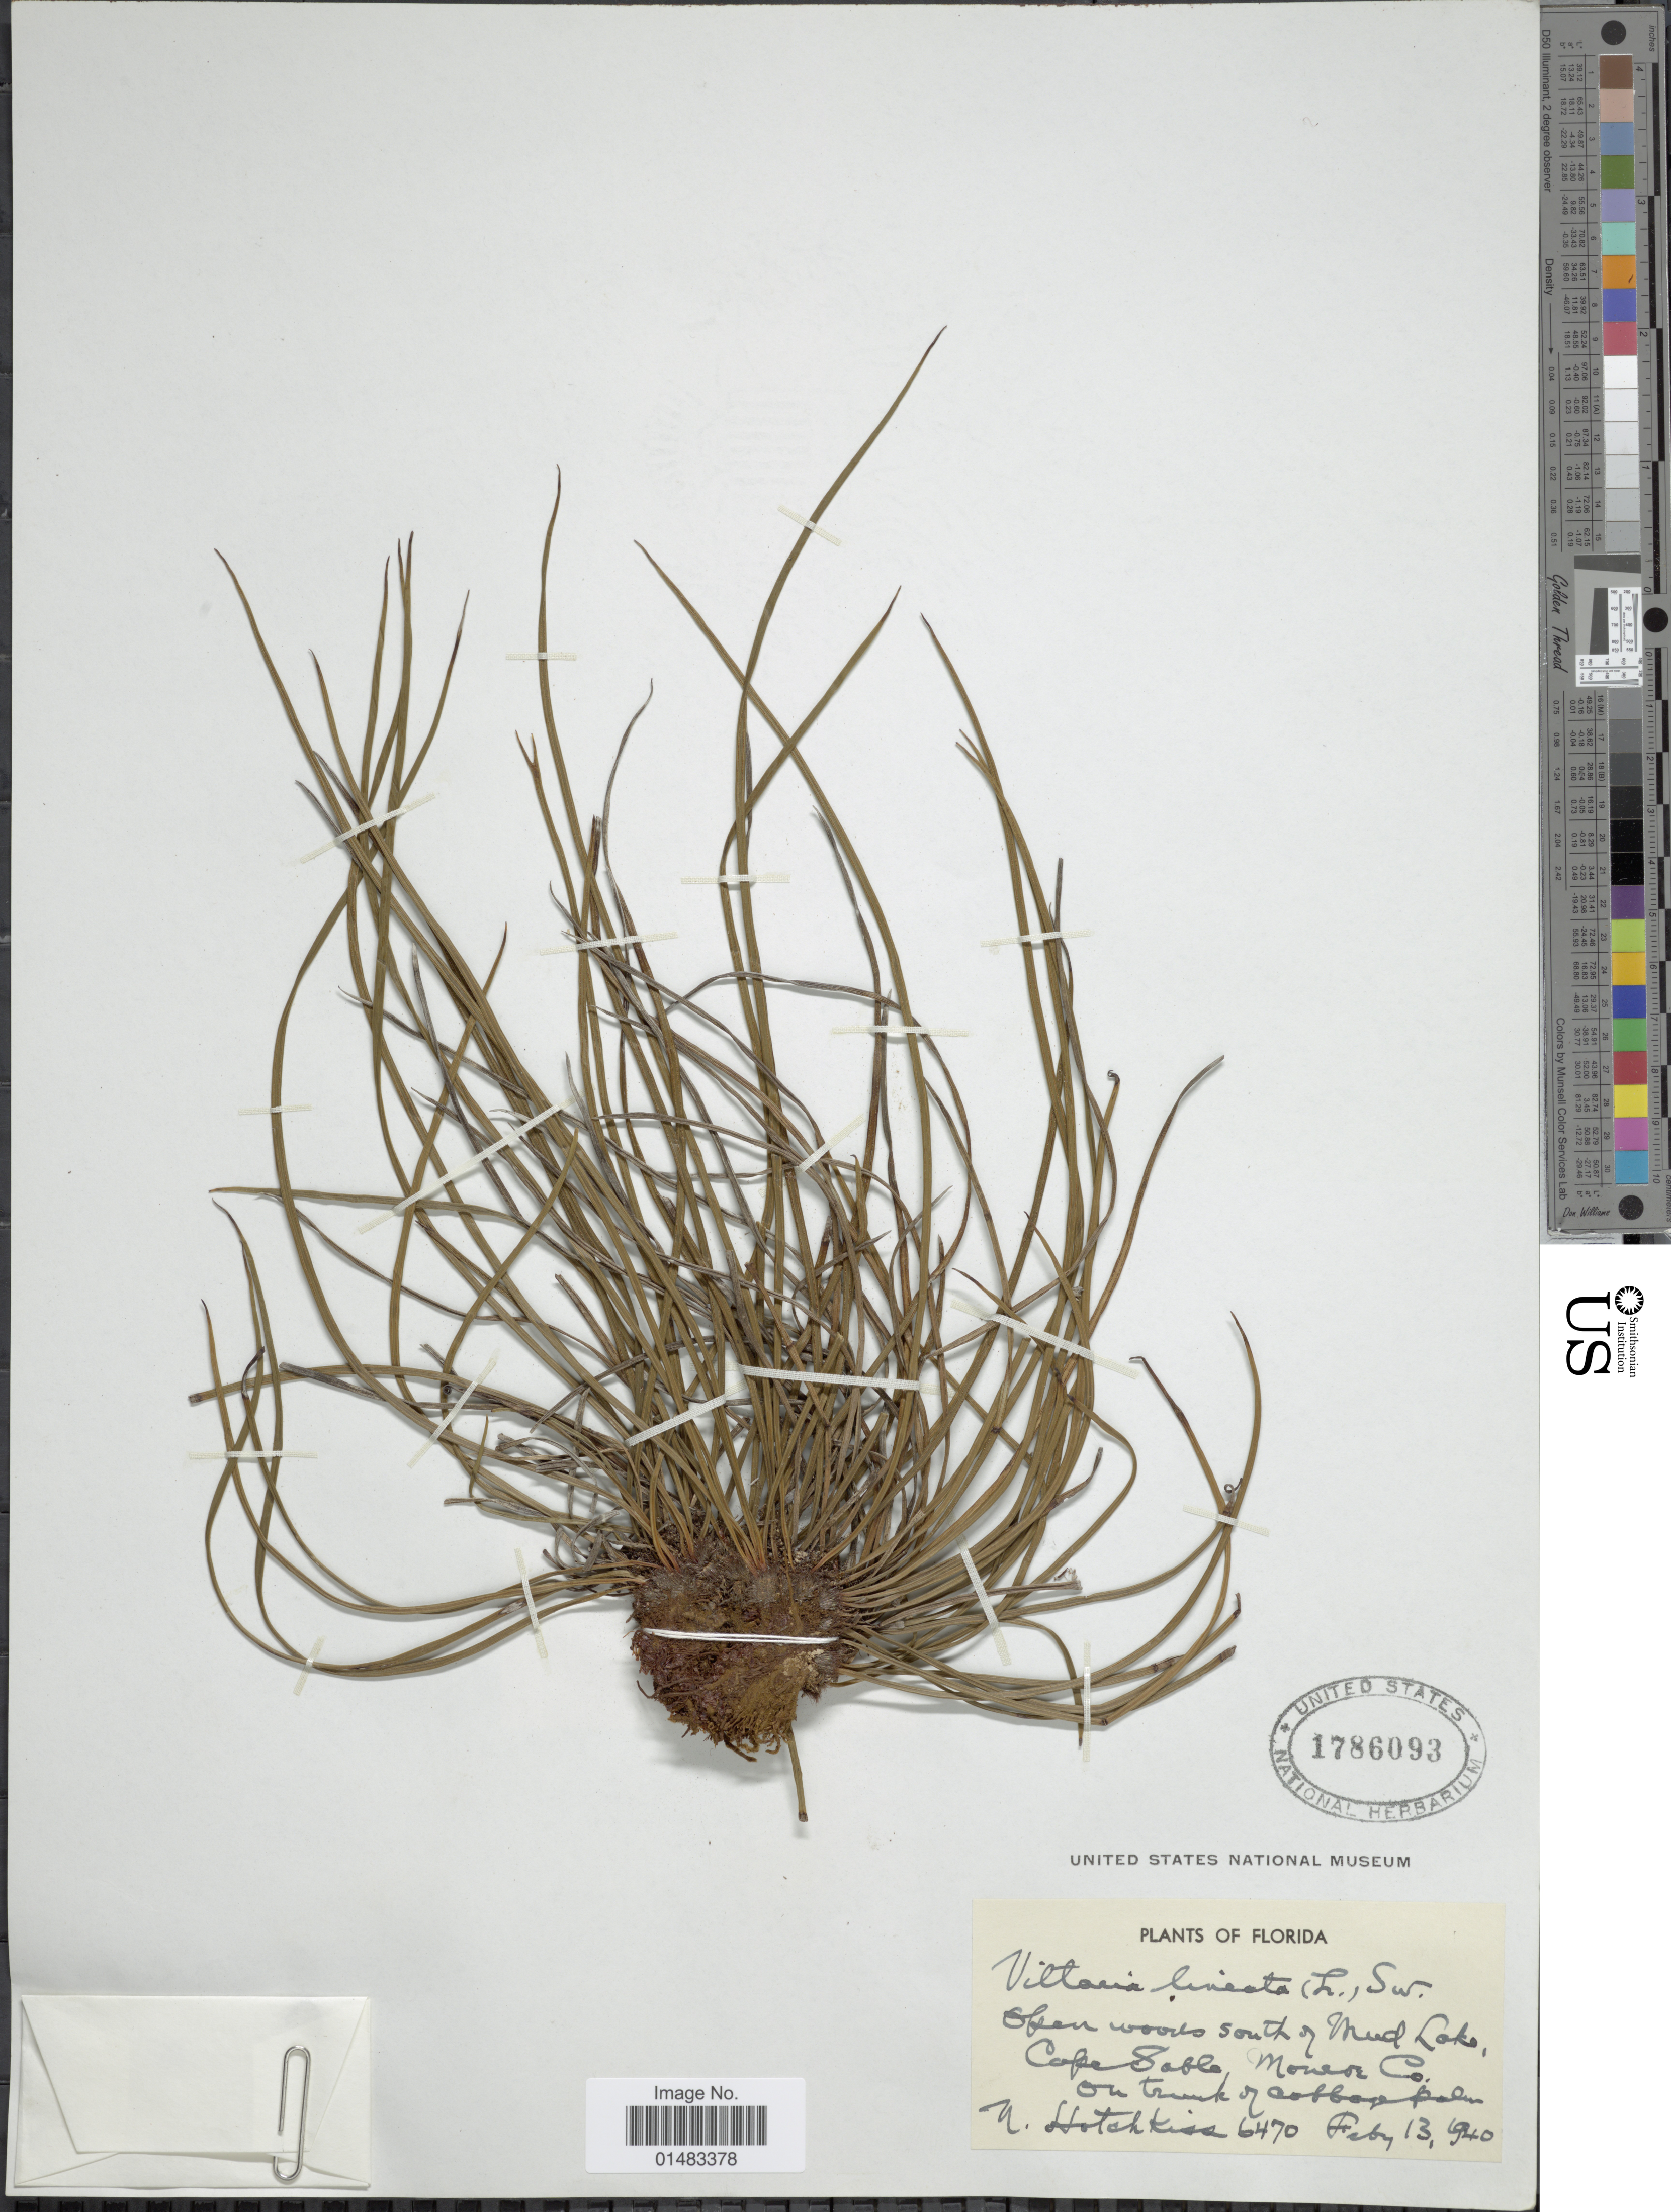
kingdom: Plantae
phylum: Tracheophyta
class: Polypodiopsida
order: Polypodiales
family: Pteridaceae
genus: Vittaria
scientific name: Vittaria lineata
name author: (L.) Sm.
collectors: N. Hotchkiss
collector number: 6470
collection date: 1940-02-13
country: United States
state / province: Florida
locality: Plants of Florida, open woods south of Mud Lake, Cape Sable, Monroe Co. on trunk of cabbage palm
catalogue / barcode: US 1786093